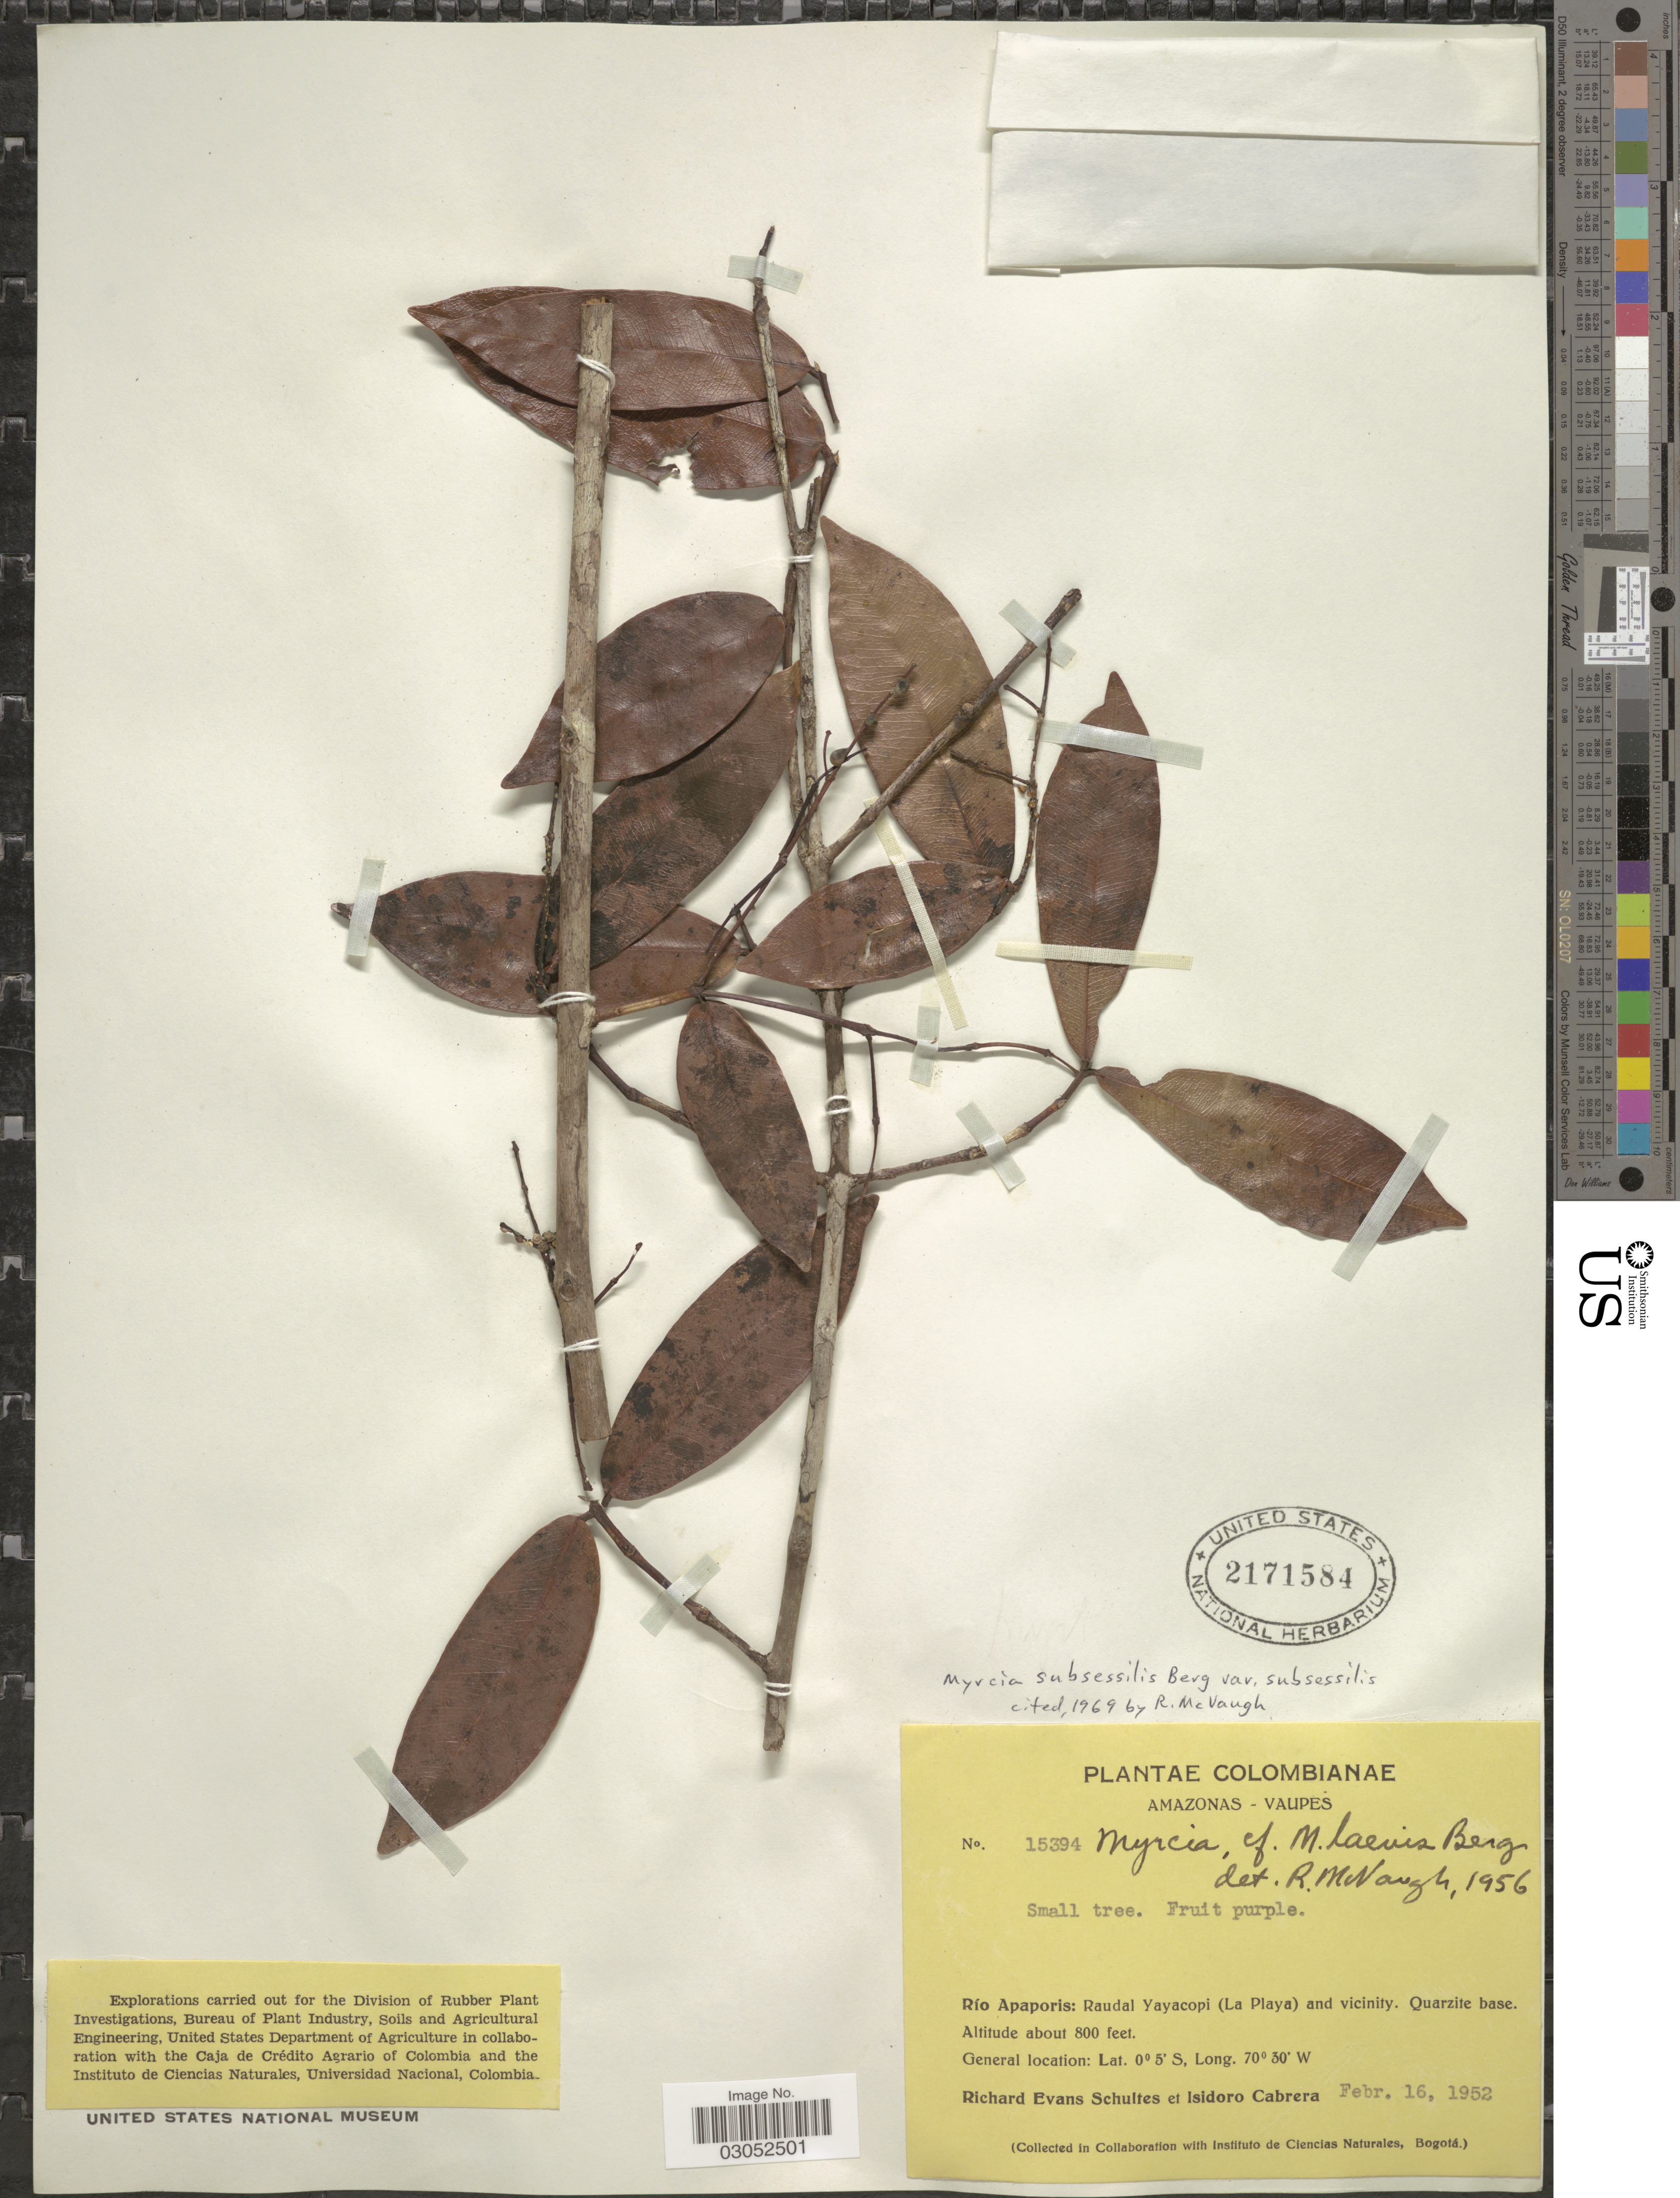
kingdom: Plantae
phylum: Tracheophyta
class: Magnoliopsida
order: Myrtales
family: Myrtaceae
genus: Myrcia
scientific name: Myrcia subsessilis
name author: O. Berg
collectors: R. E. Schultes & I. Cabrera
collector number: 15394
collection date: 1952-02-16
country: Colombia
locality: Amazonas - Vaupes. Río Apaporis: Raudal Yayacopi (La Playa) and vicinity.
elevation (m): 244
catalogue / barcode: US 2171584